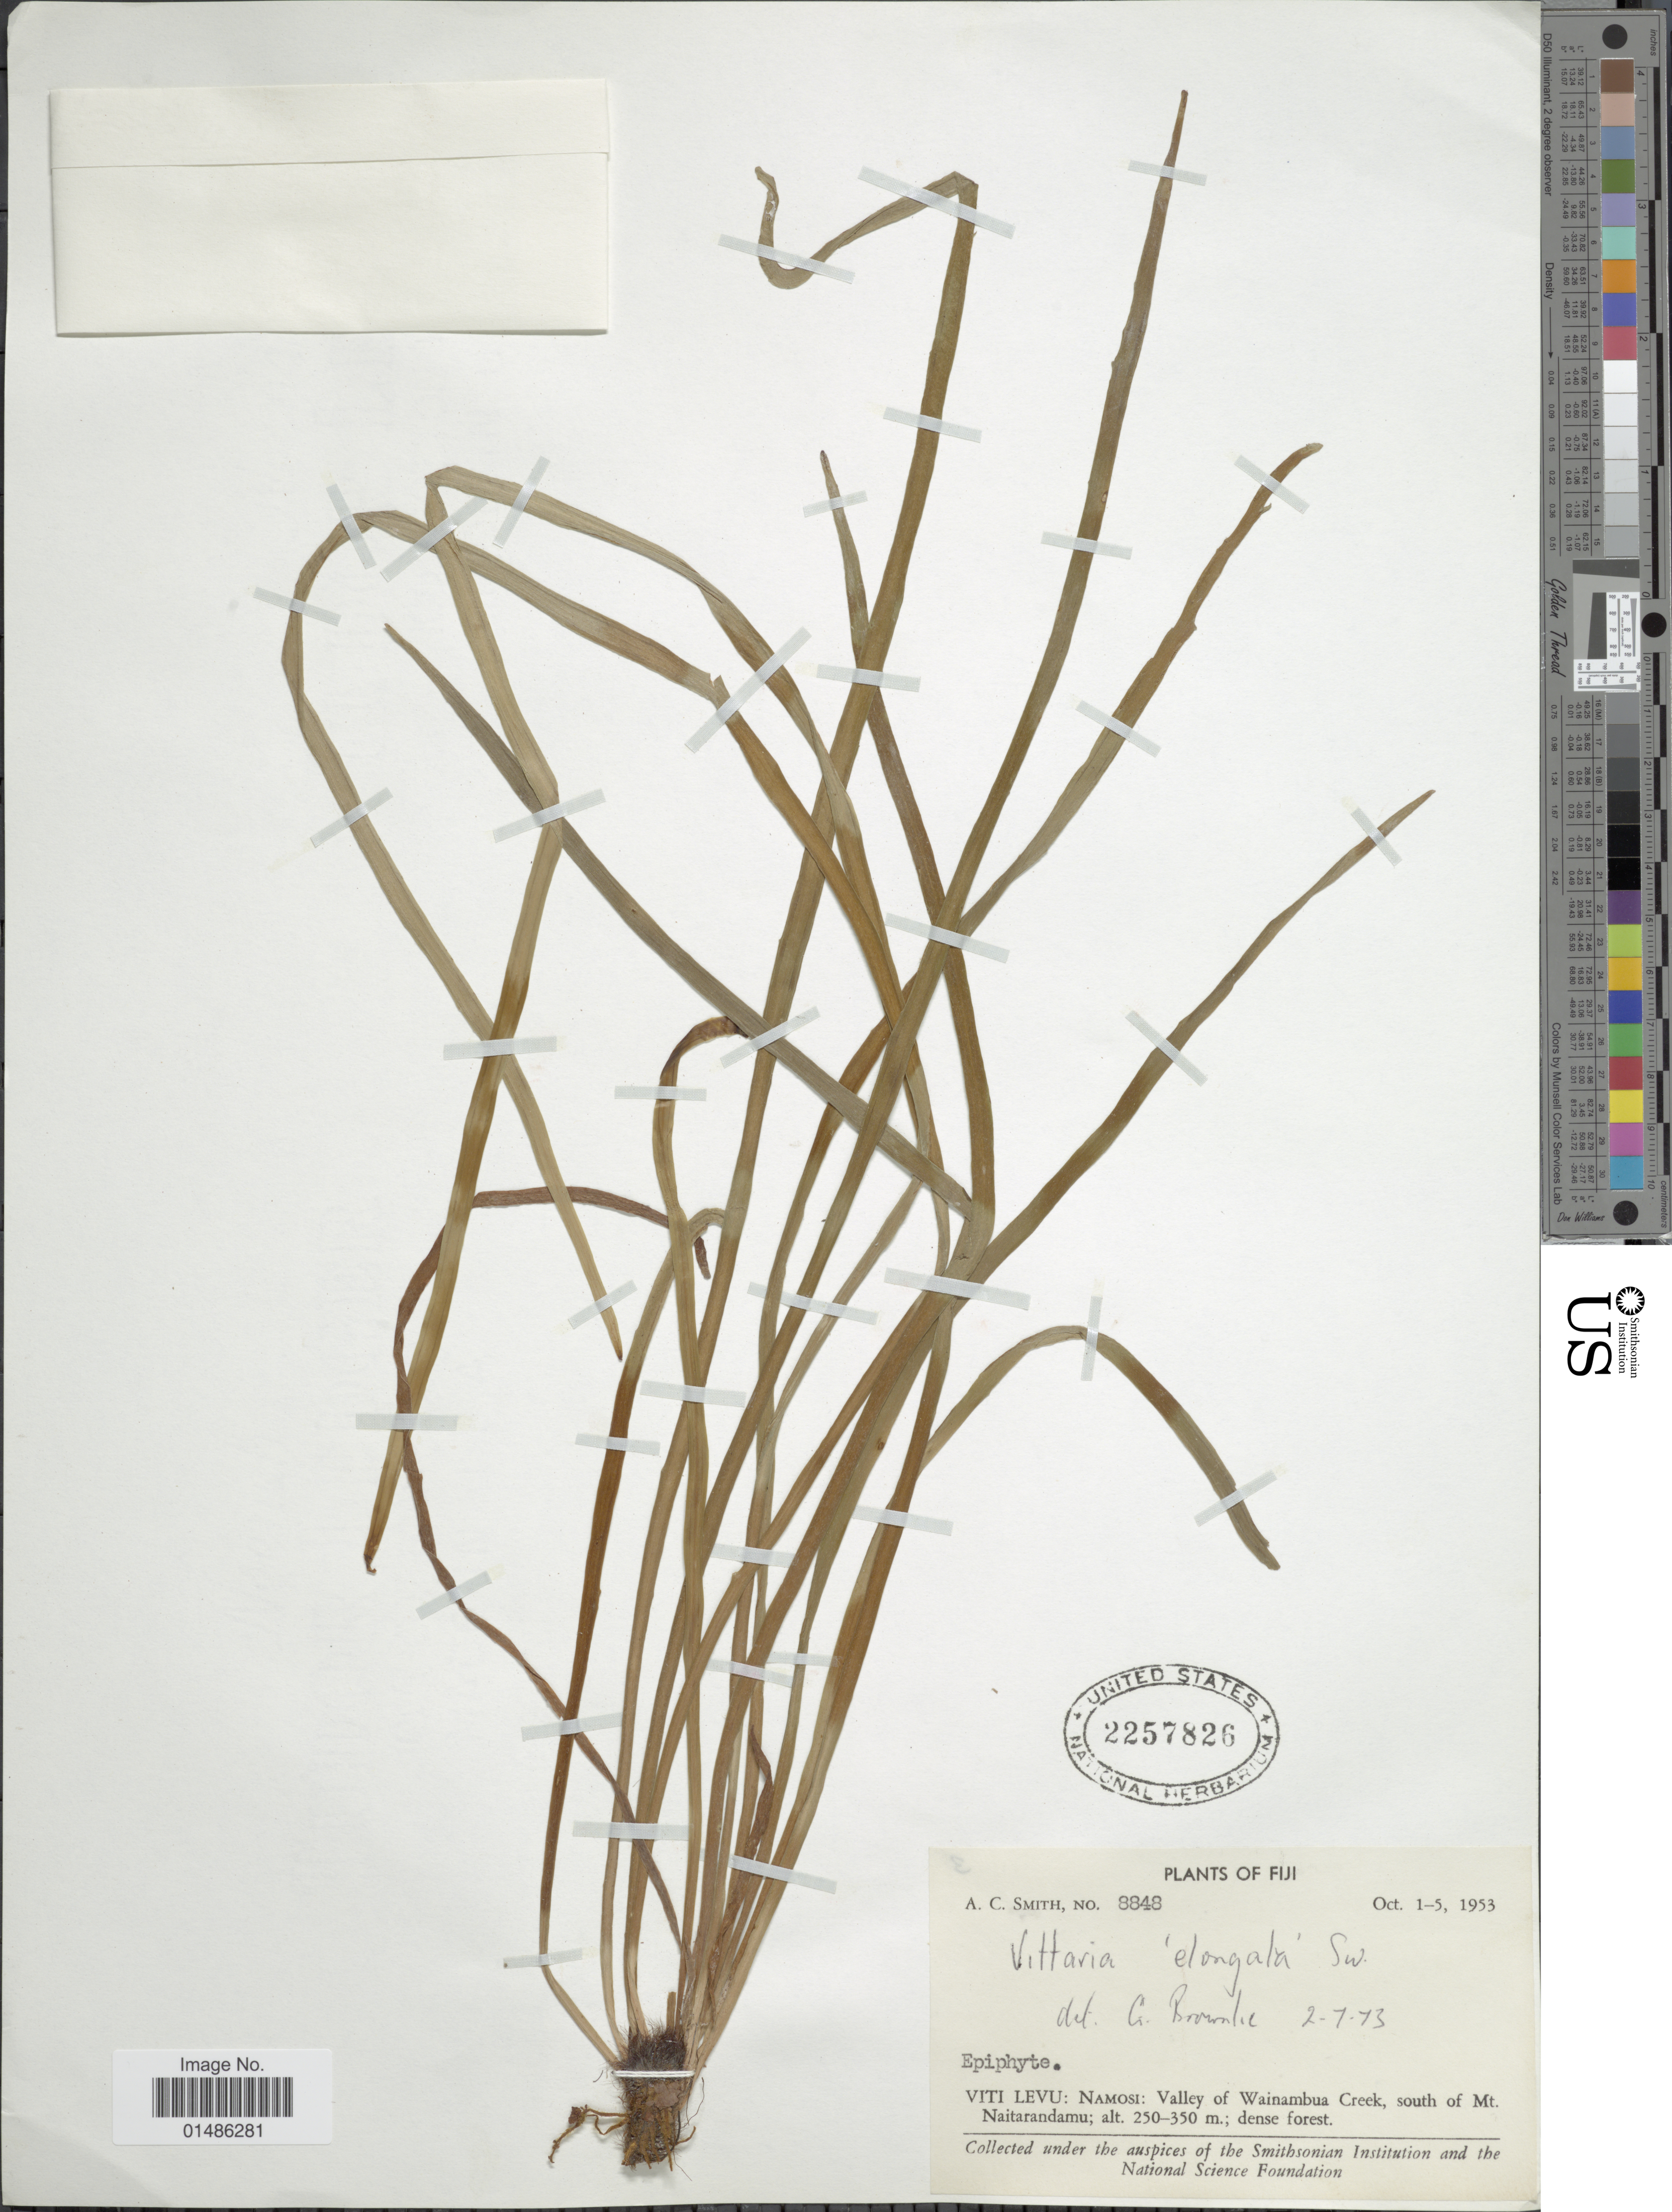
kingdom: Plantae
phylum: Tracheophyta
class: Polypodiopsida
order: Polypodiales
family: Pteridaceae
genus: Haplopteris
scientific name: Haplopteris elongata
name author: (Sw.) Crane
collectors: A. C. Smith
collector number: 8848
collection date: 1953-10-01/1953-10-05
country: Fiji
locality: Viti Levu: Namosi: Valley of Wainambua Creek, south of Mt. Naitarandamu.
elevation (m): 250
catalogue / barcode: US 2257826